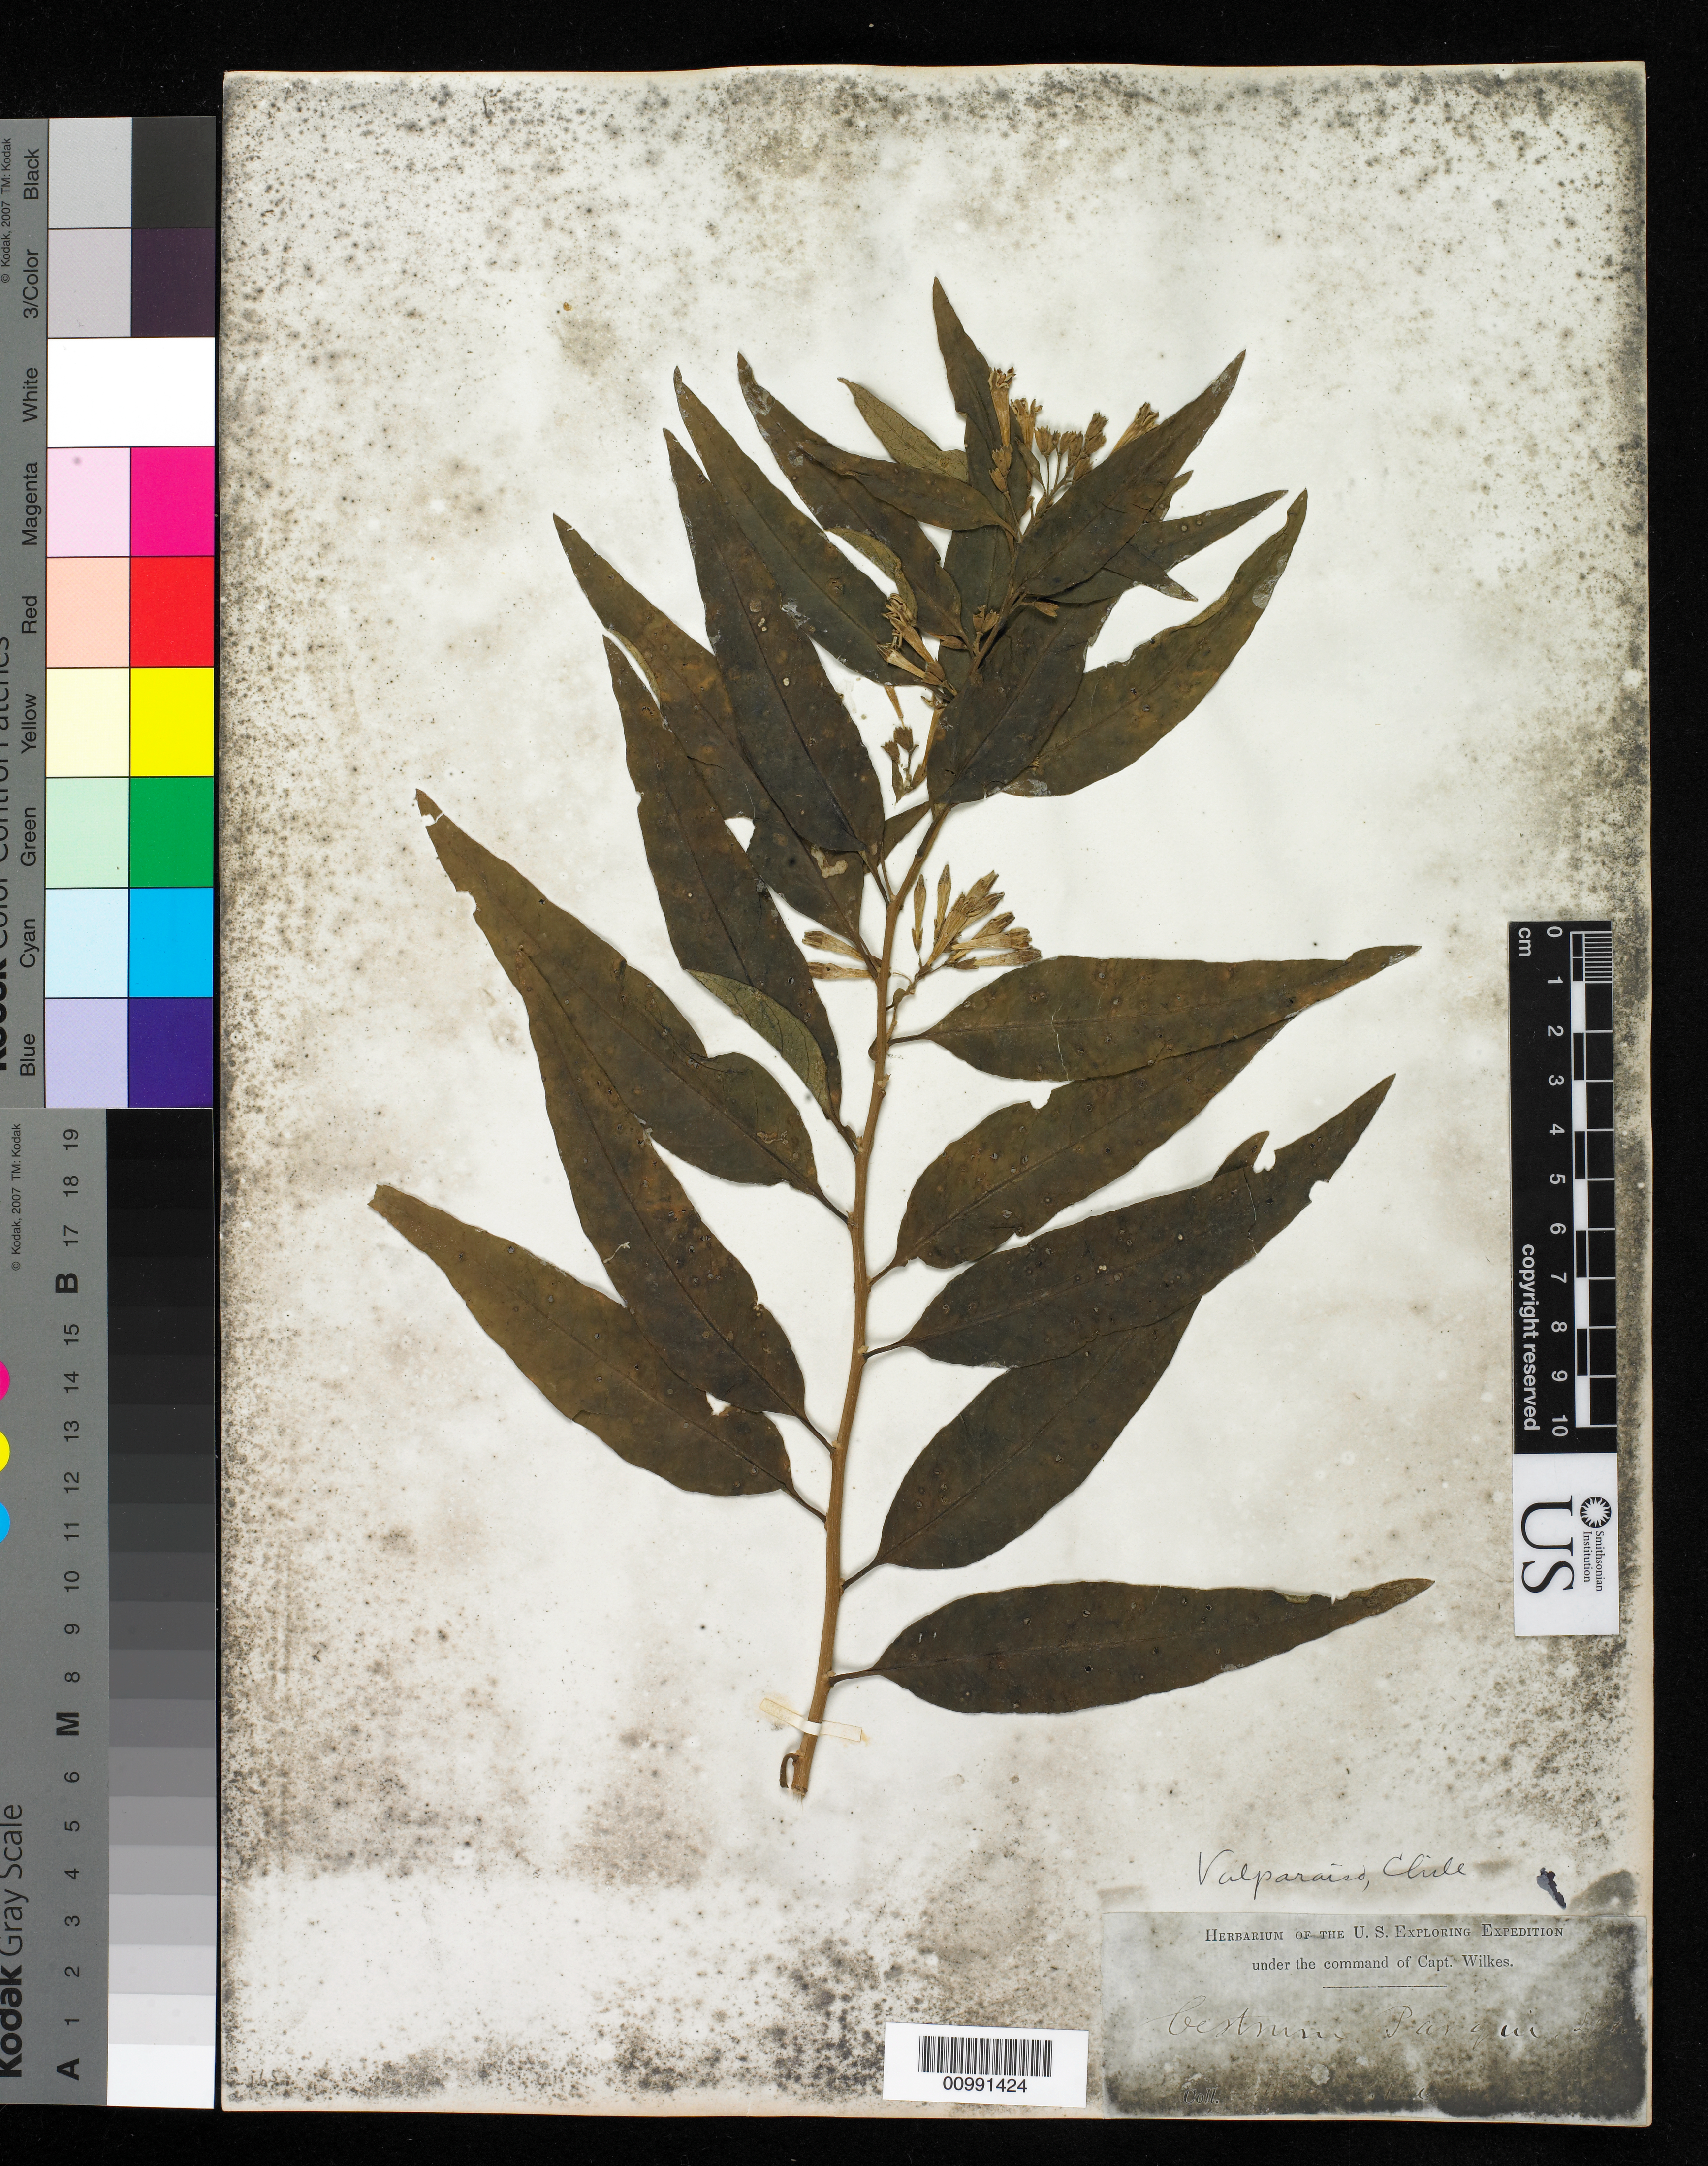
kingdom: Plantae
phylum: Tracheophyta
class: Magnoliopsida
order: Solanales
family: Solanaceae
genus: Cestrum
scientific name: Cestrum parqui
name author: L'Hér.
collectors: Wilkes Explor. Exped.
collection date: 1838/1842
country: Chile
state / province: Valparaíso (V)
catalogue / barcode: US 98593